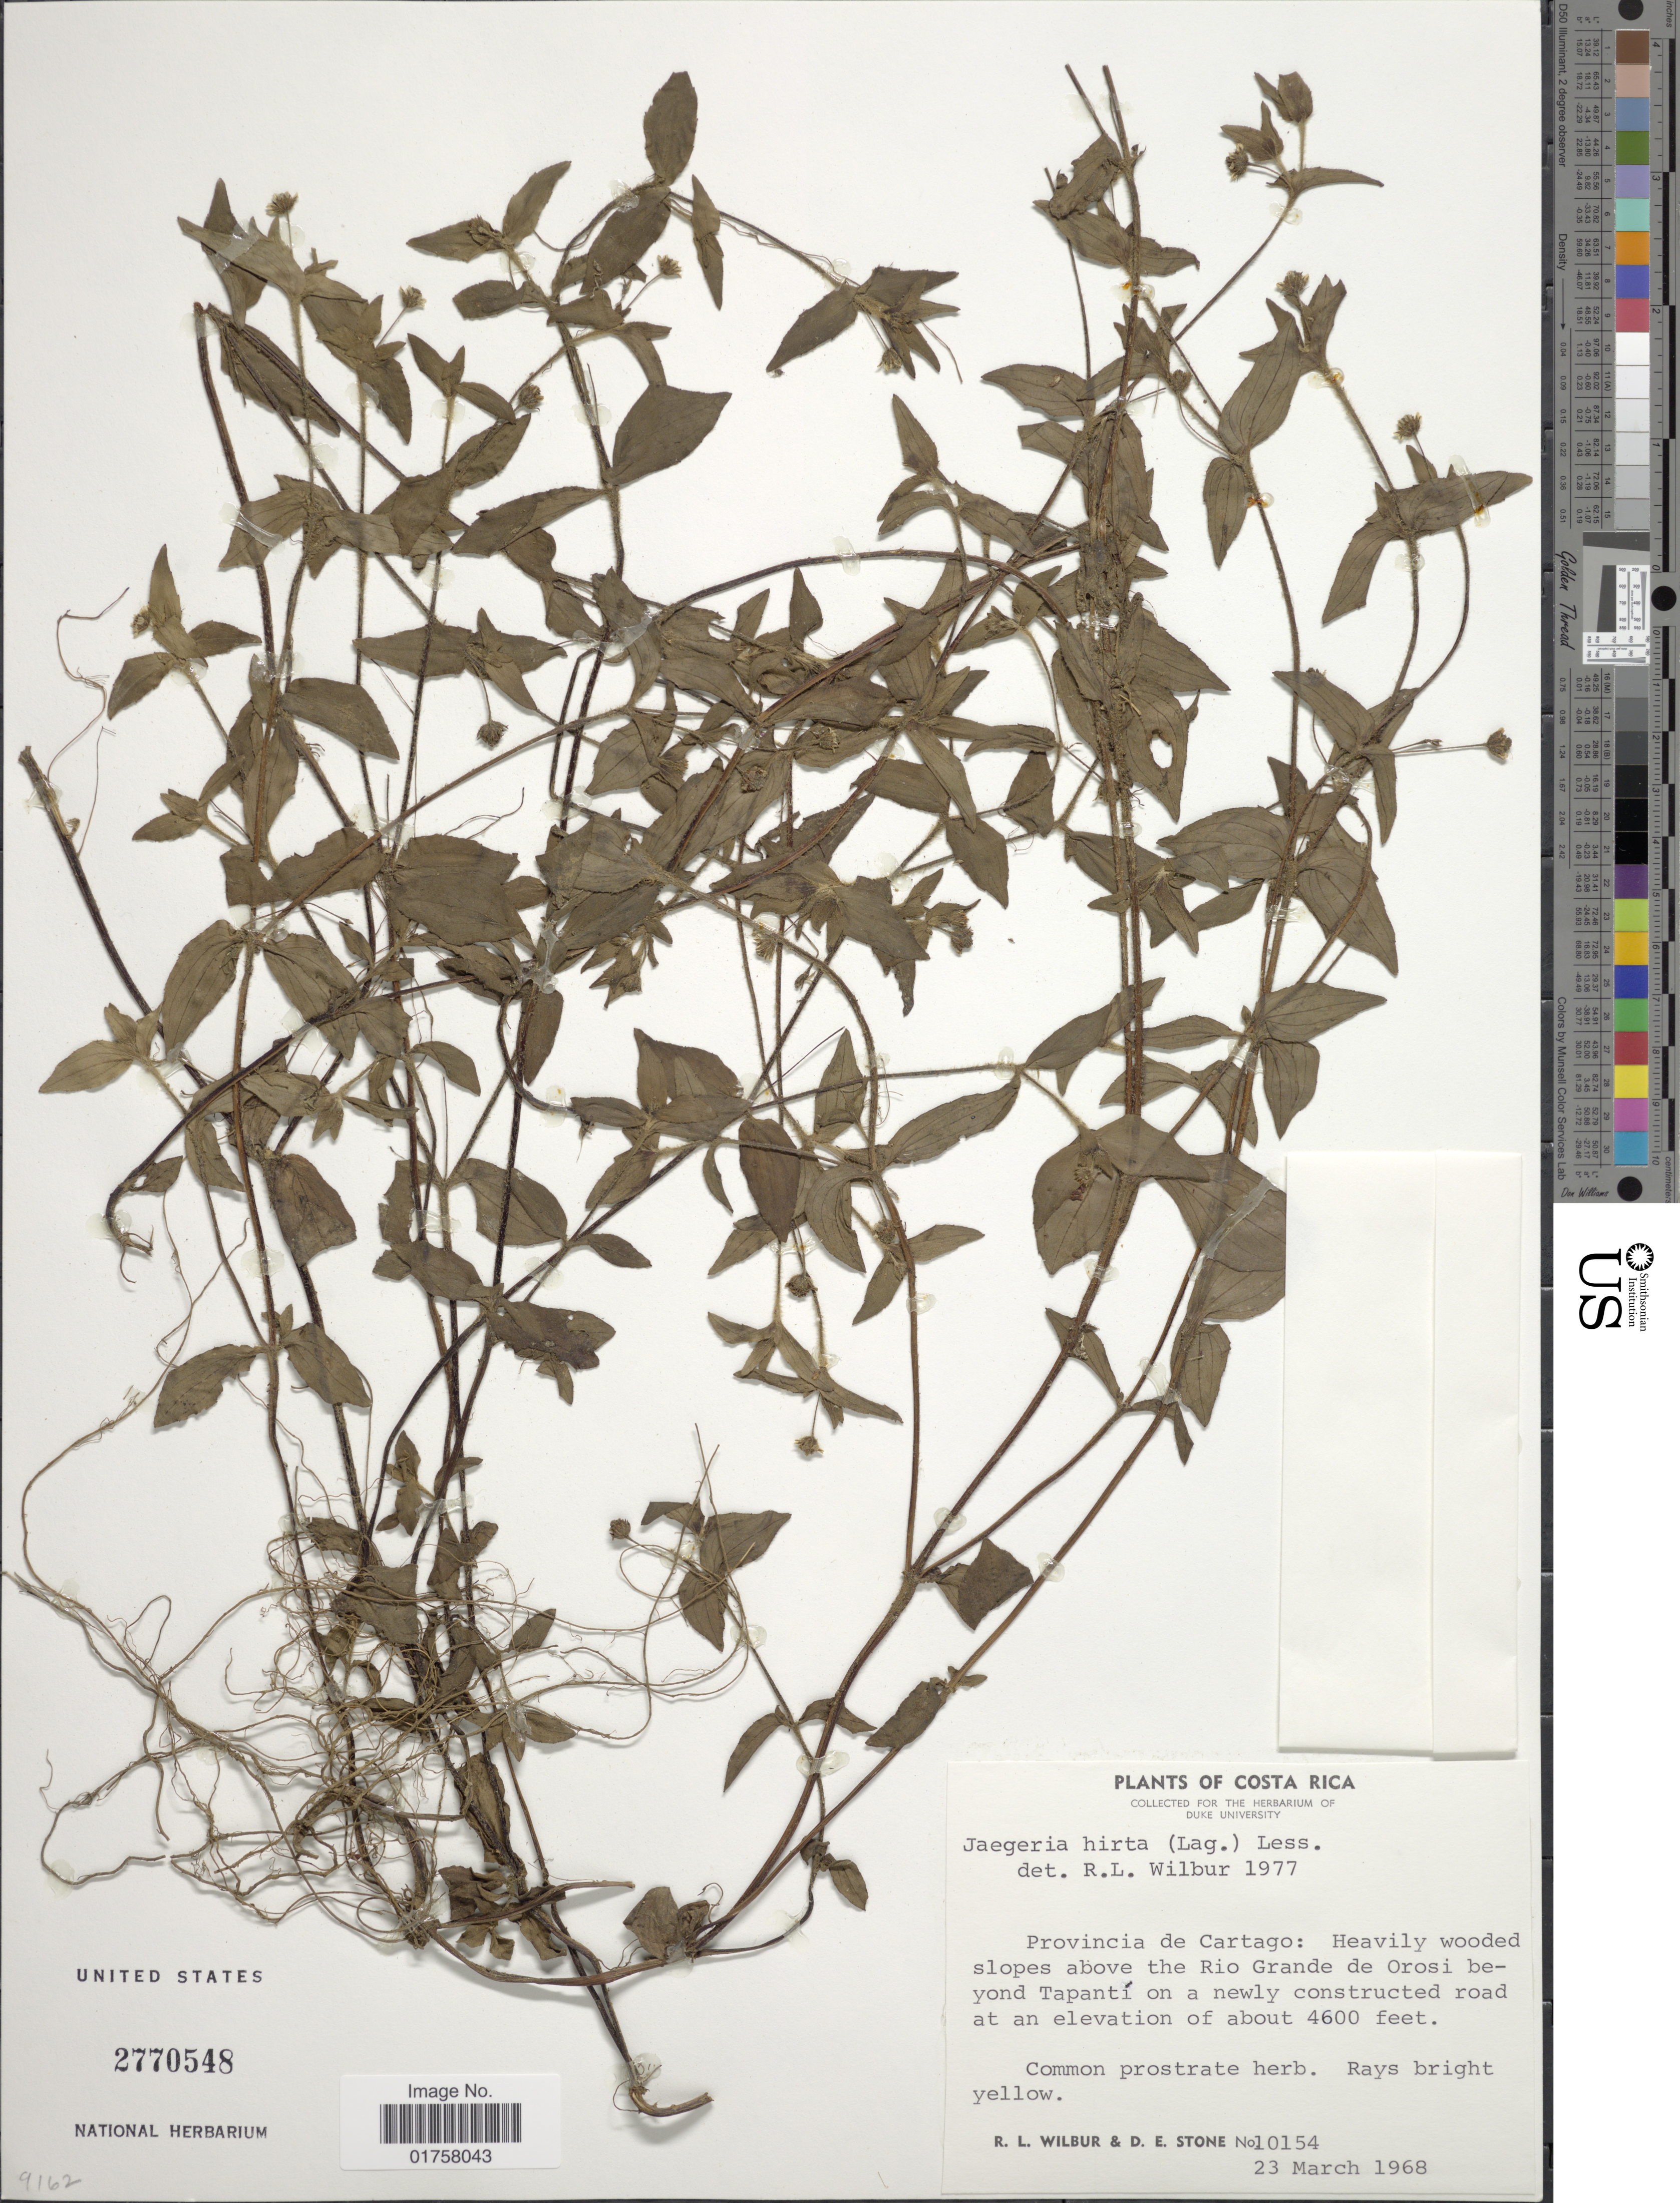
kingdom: Plantae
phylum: Tracheophyta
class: Magnoliopsida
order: Asterales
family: Asteraceae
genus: Jaegeria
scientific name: Jaegeria hirta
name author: (Lag.) Less.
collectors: R. L. Wilbur & D. E. Stone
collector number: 10154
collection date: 1968-03-23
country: Costa Rica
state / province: Cartago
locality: Heavily wooded slopes above the Rio Grande de Orosi beyon Tapantí on a newly constructed road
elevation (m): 1402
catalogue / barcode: US 2770548